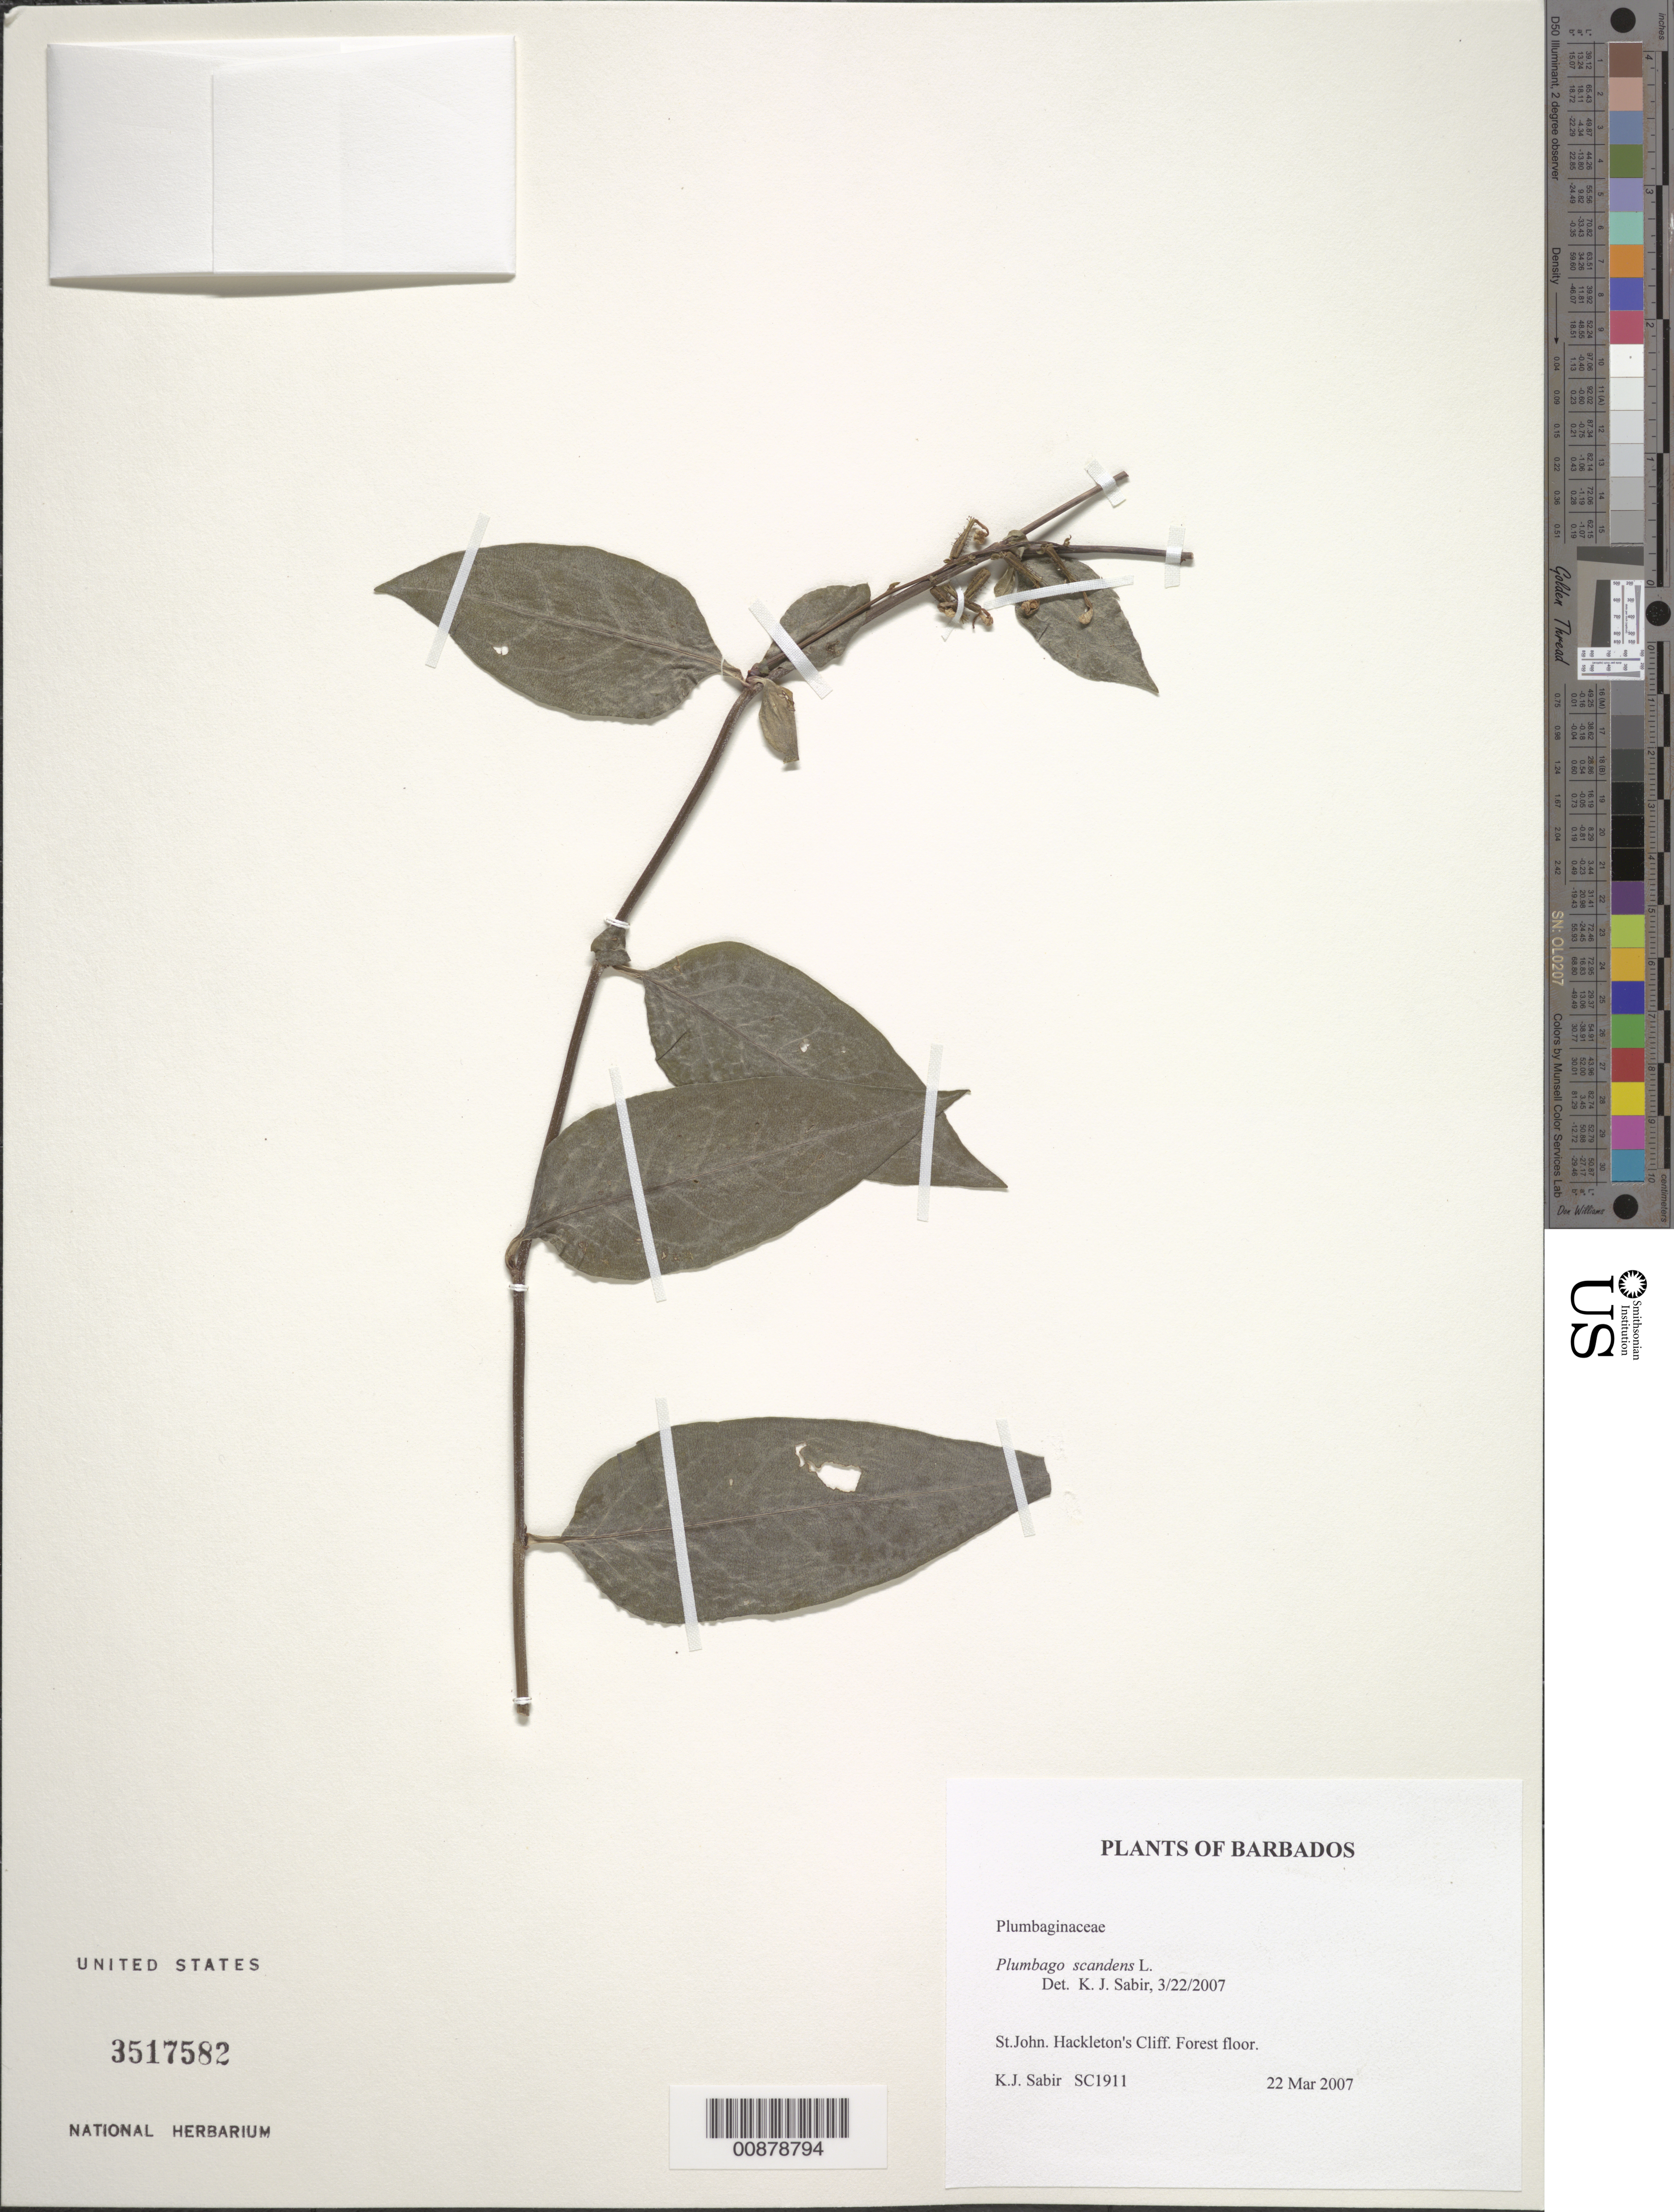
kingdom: Plantae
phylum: Tracheophyta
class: Magnoliopsida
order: Caryophyllales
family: Plumbaginaceae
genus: Plumbago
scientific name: Plumbago scandens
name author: L.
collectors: K. Sabir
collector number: SC 1911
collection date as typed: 22 Mar 2007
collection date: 2007-03-22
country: Barbados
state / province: Saint John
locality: Hackleton's Cliff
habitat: Forest floor.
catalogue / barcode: US 3517582